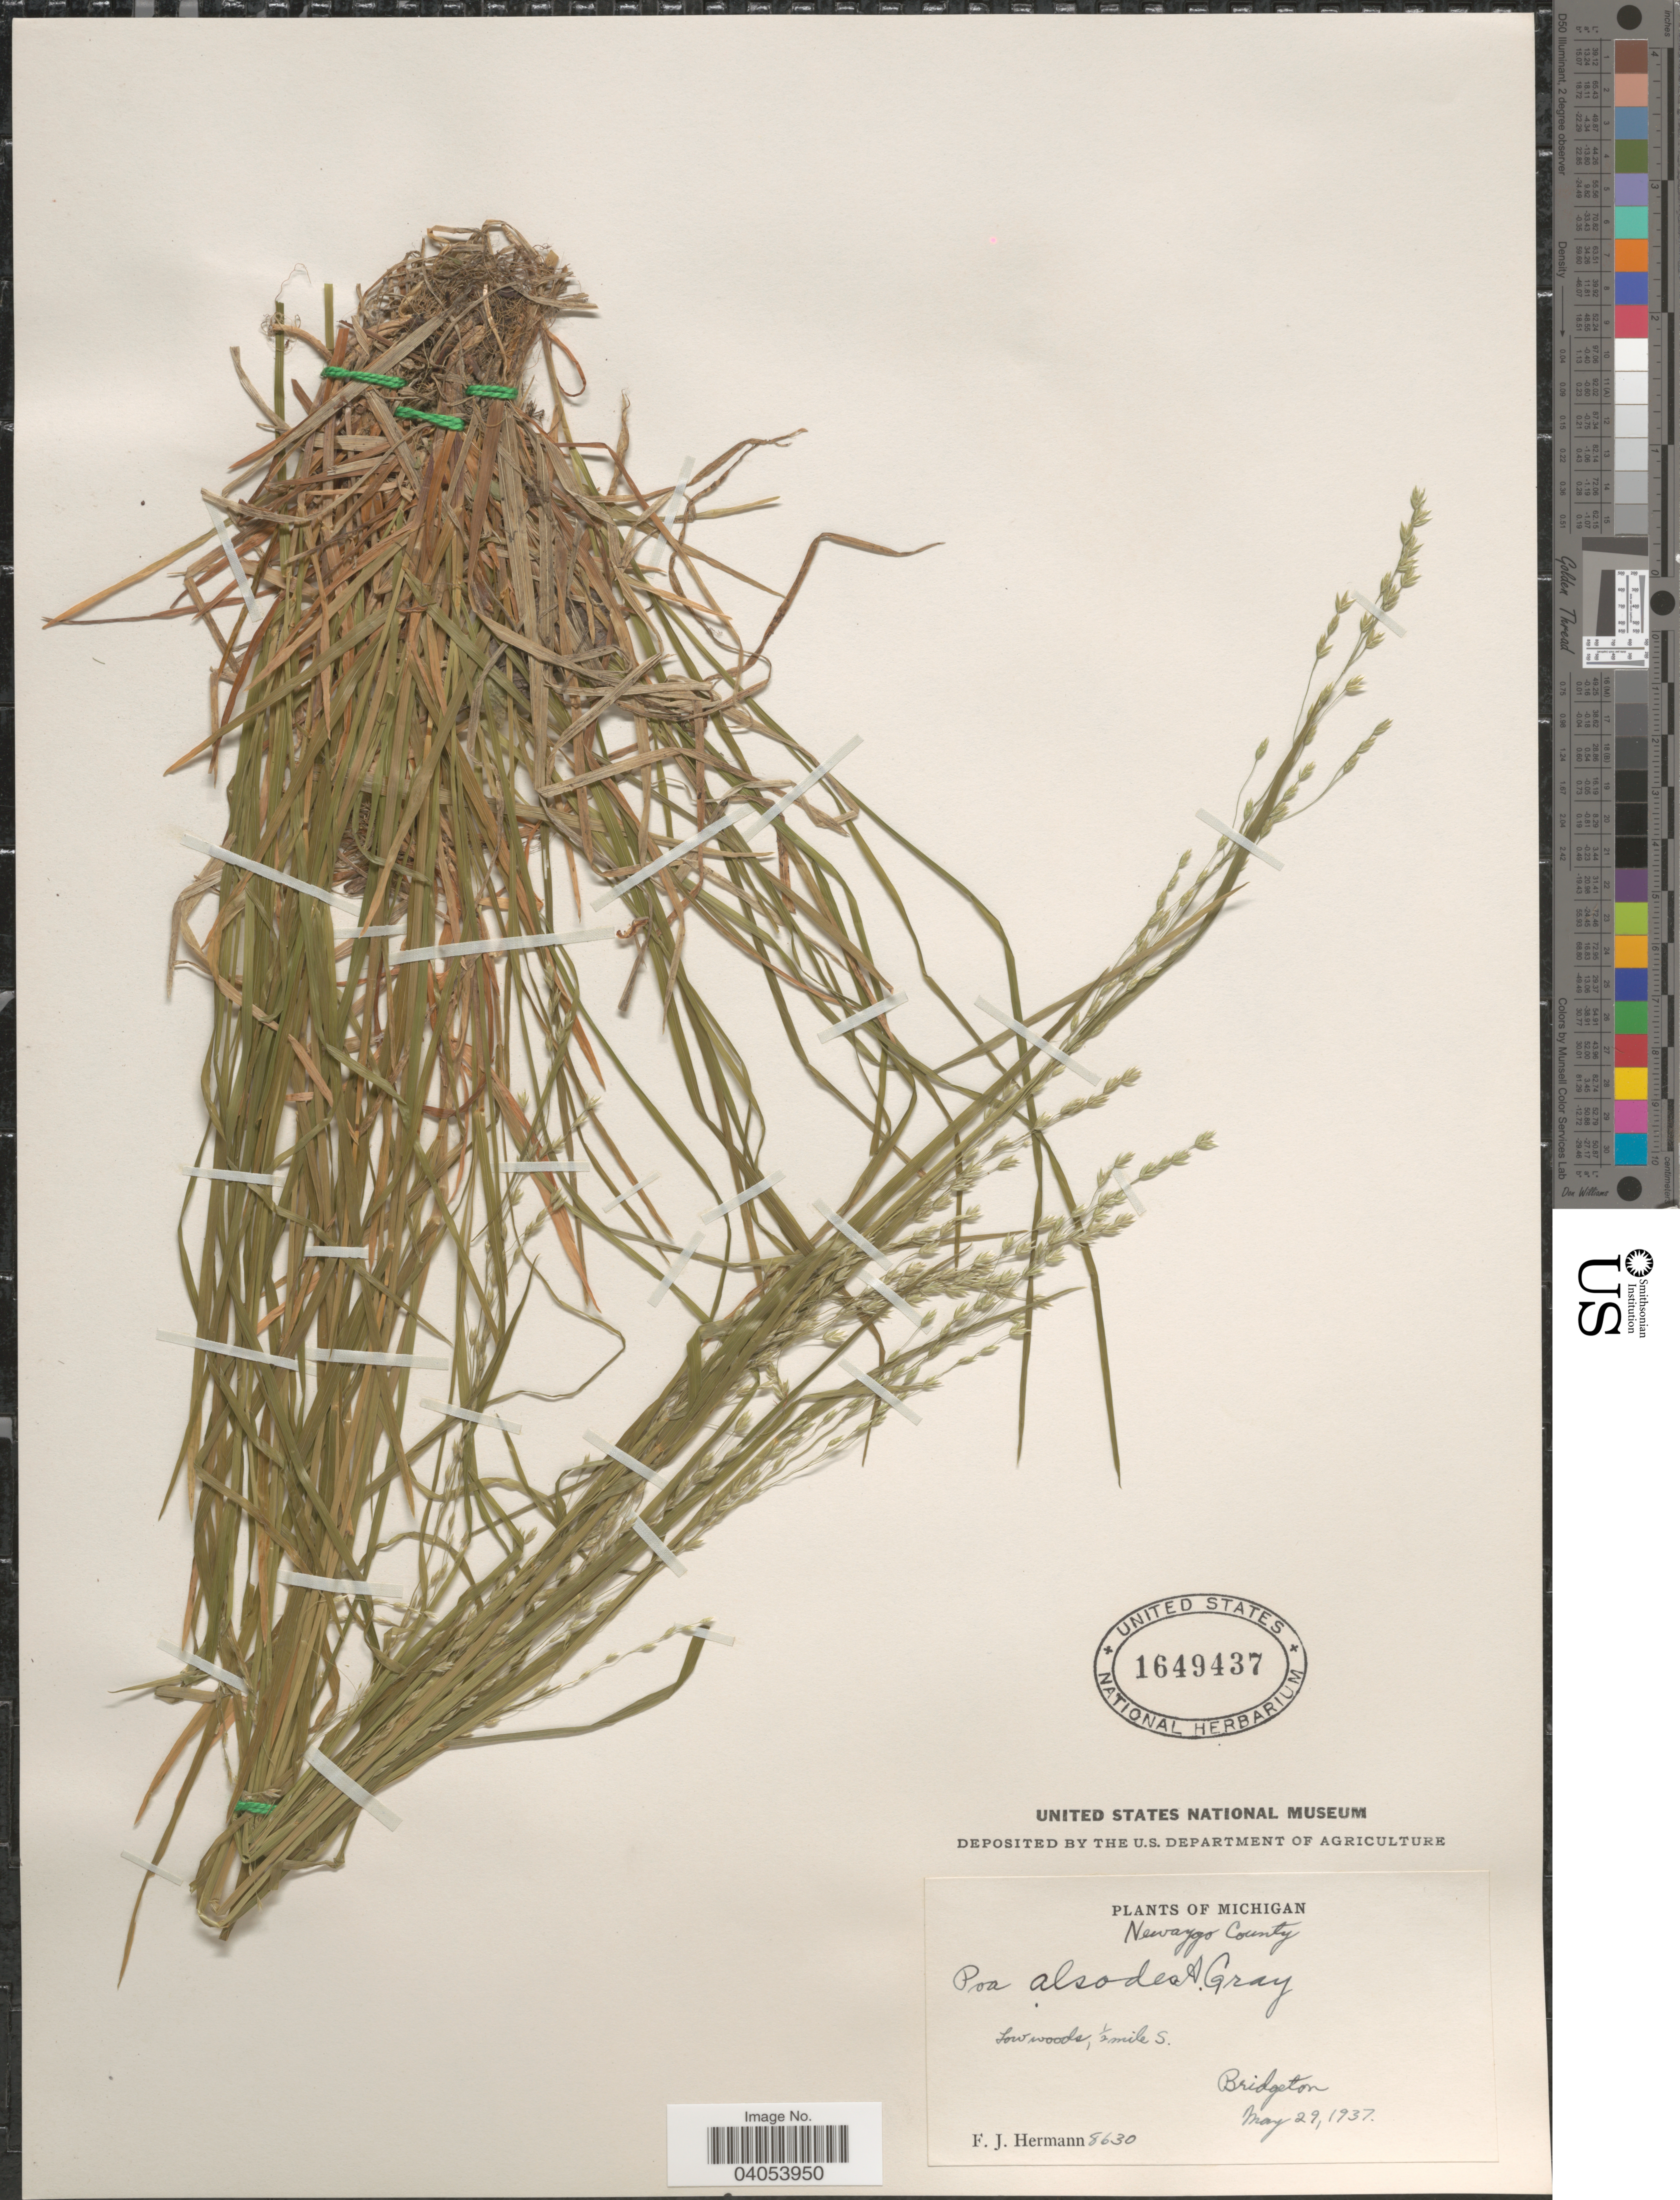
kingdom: Plantae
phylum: Tracheophyta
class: Liliopsida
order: Poales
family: Poaceae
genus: Poa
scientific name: Poa alsodes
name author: A. Gray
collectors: F. J. Hermann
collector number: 8630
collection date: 1937-05-29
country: United States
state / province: Michigan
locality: Newaygo County. ½ mile S. Bridgeton.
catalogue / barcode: US 1649437